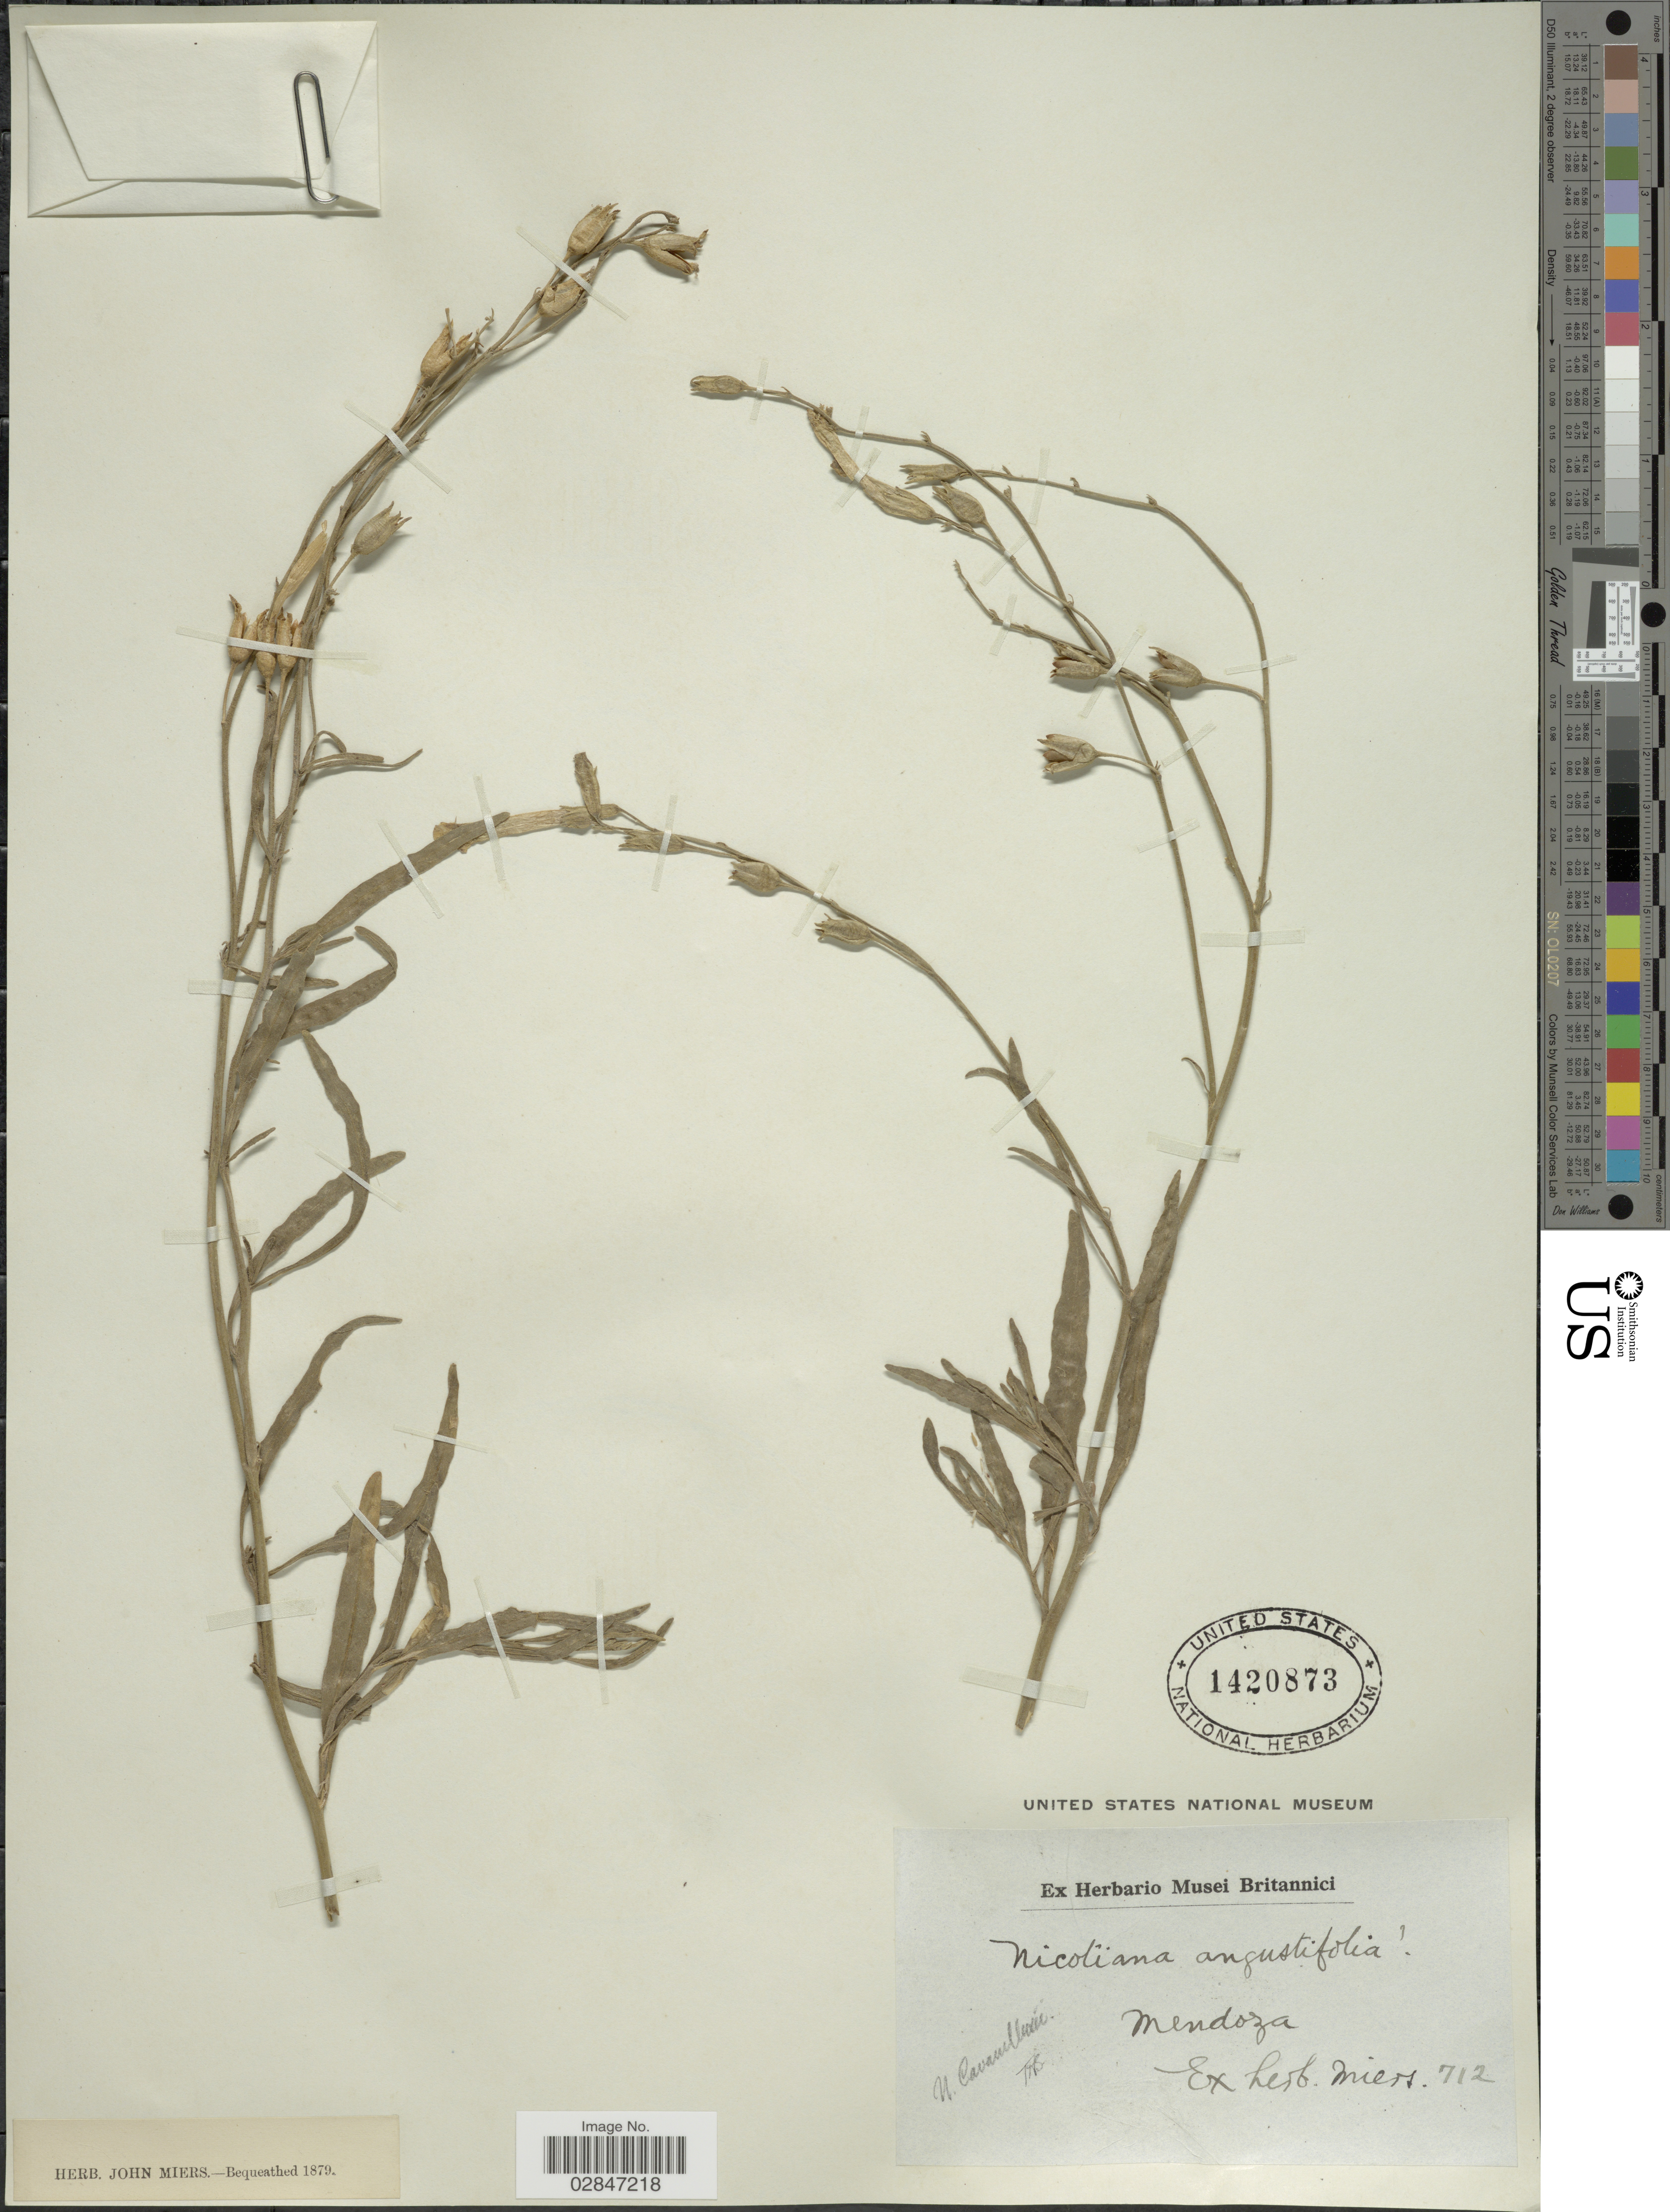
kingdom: Plantae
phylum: Tracheophyta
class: Magnoliopsida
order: Solanales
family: Solanaceae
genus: Nicotiana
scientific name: Nicotiana plumbaginifolia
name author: Viv.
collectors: ex herb. Miers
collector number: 712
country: Argentina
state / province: Mendoza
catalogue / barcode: US 1420873